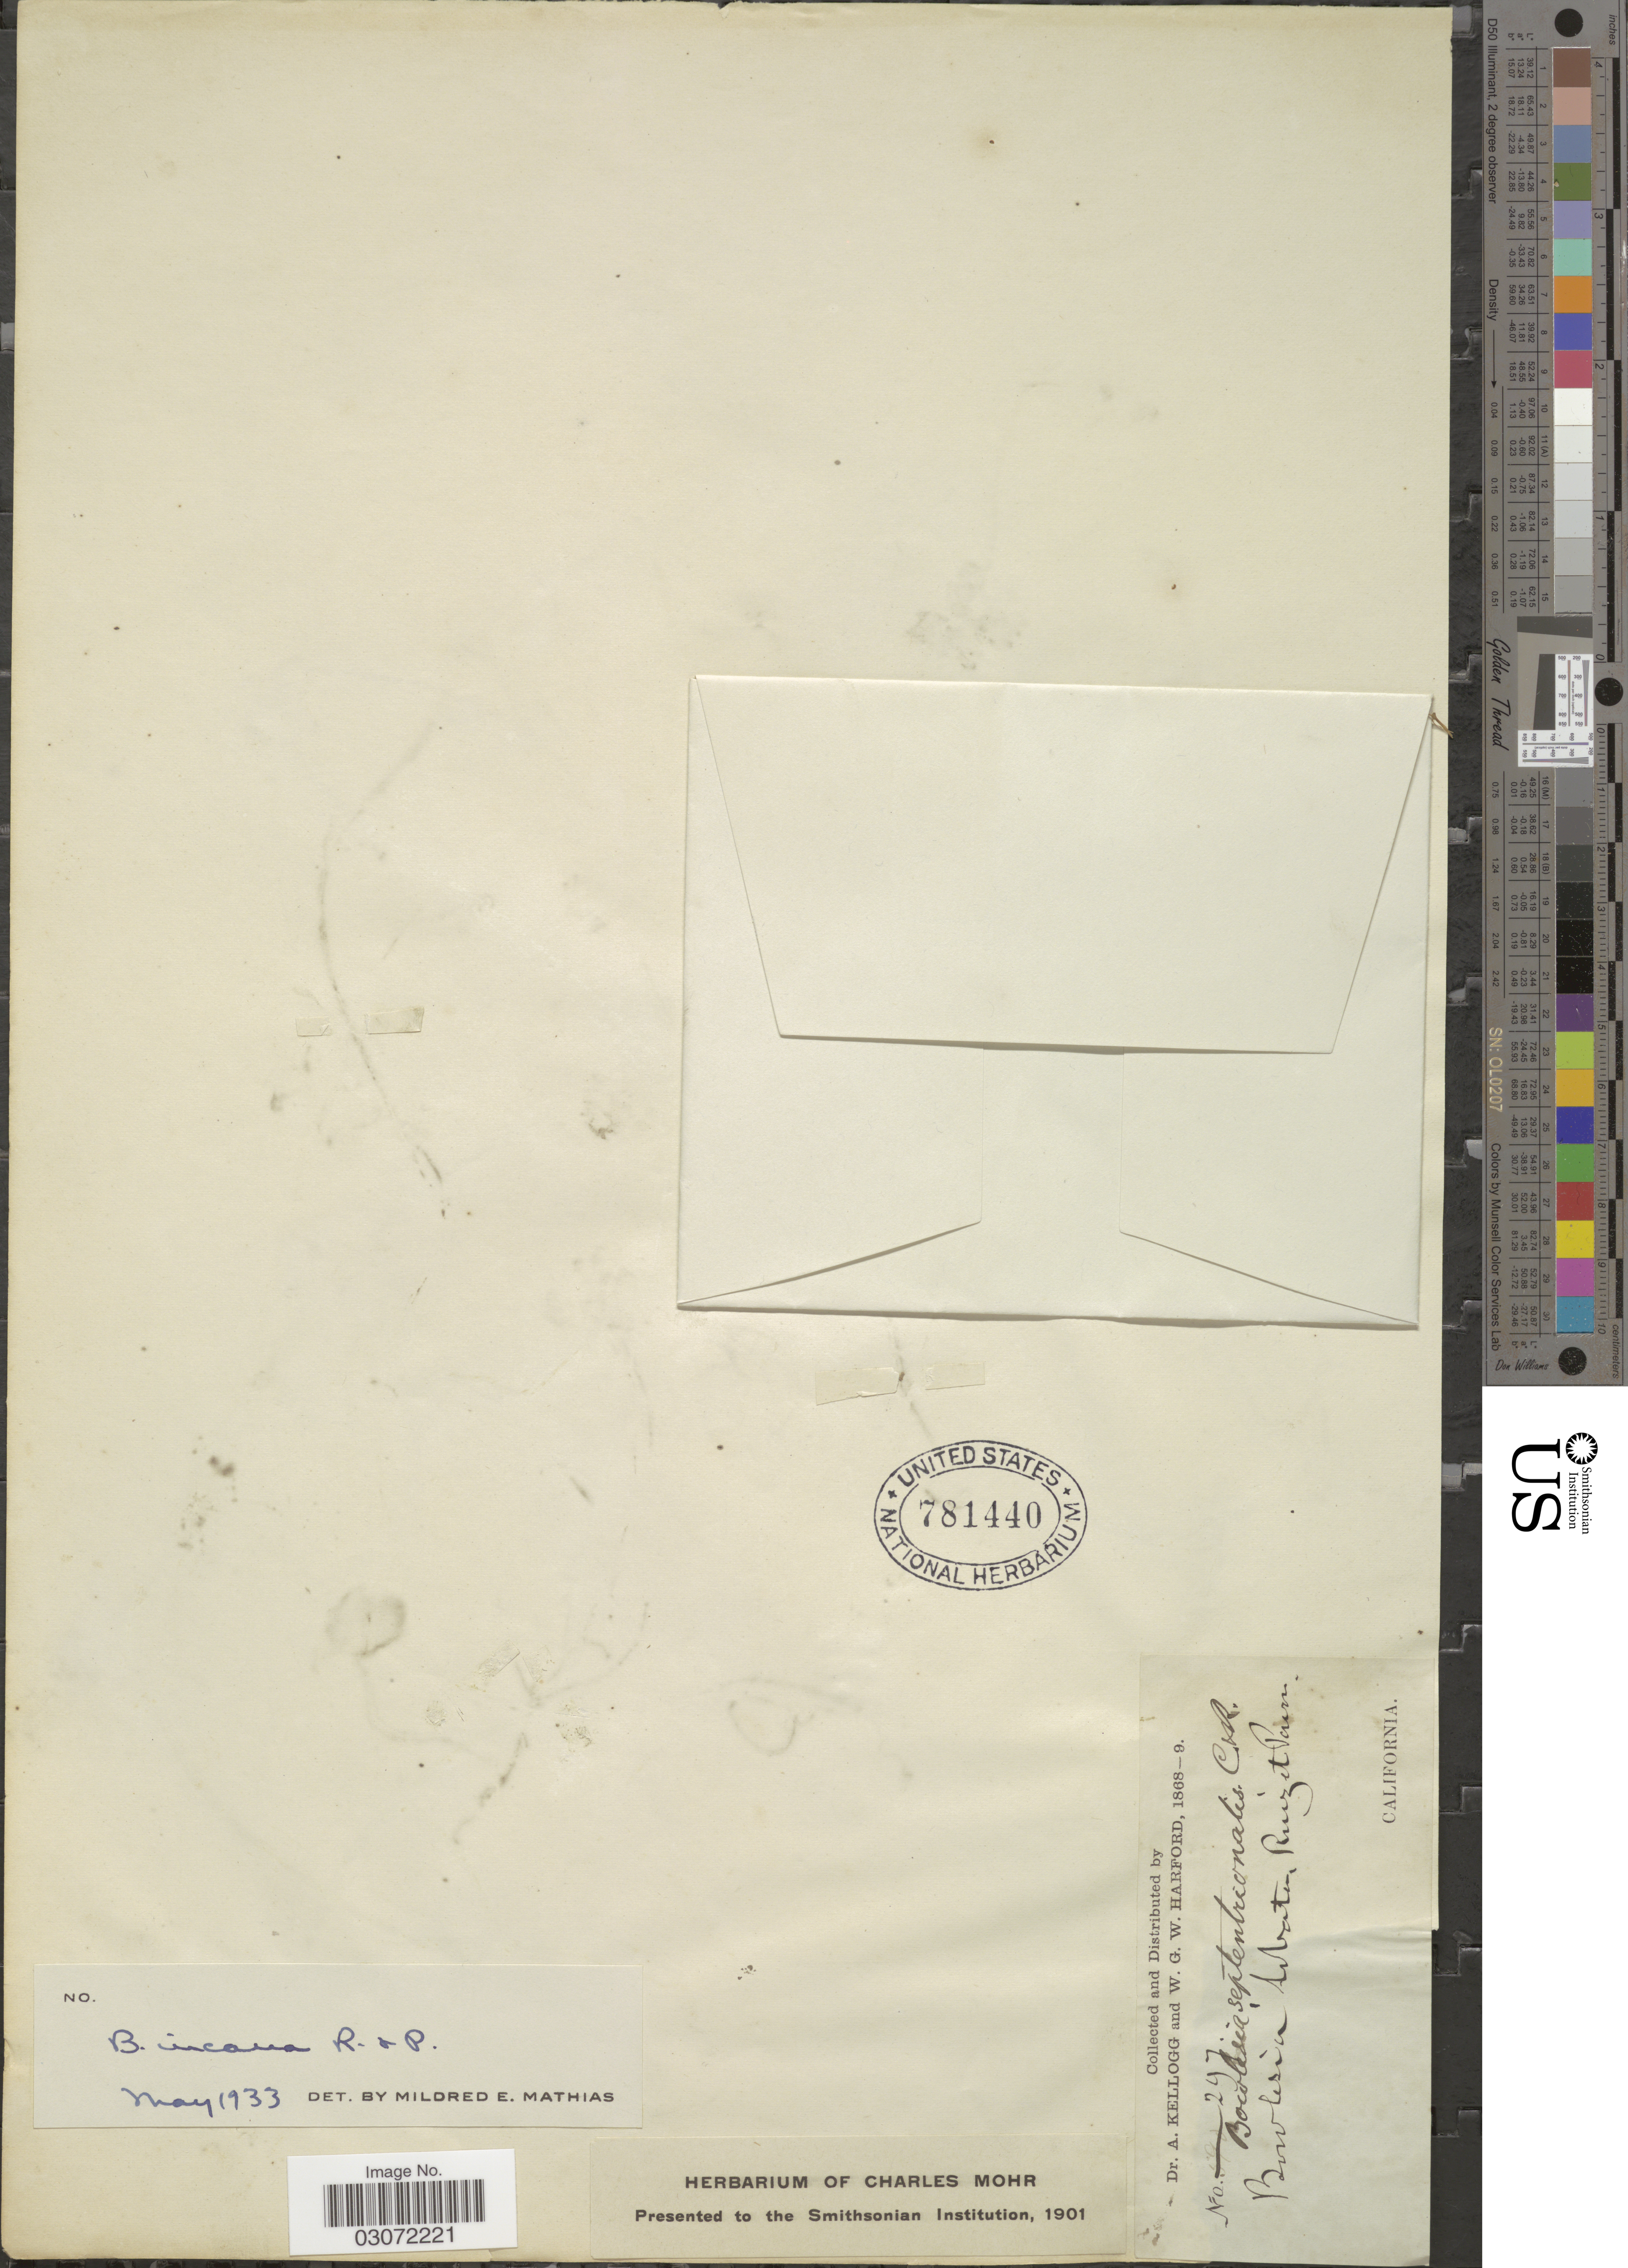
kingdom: Plantae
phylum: Tracheophyta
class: Magnoliopsida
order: Apiales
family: Apiaceae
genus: Bowlesia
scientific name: Bowlesia incana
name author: Ruiz & Pav.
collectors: A. Kellogg & W. G. W. Harford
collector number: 297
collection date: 1868/1869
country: United States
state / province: California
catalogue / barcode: US 781440